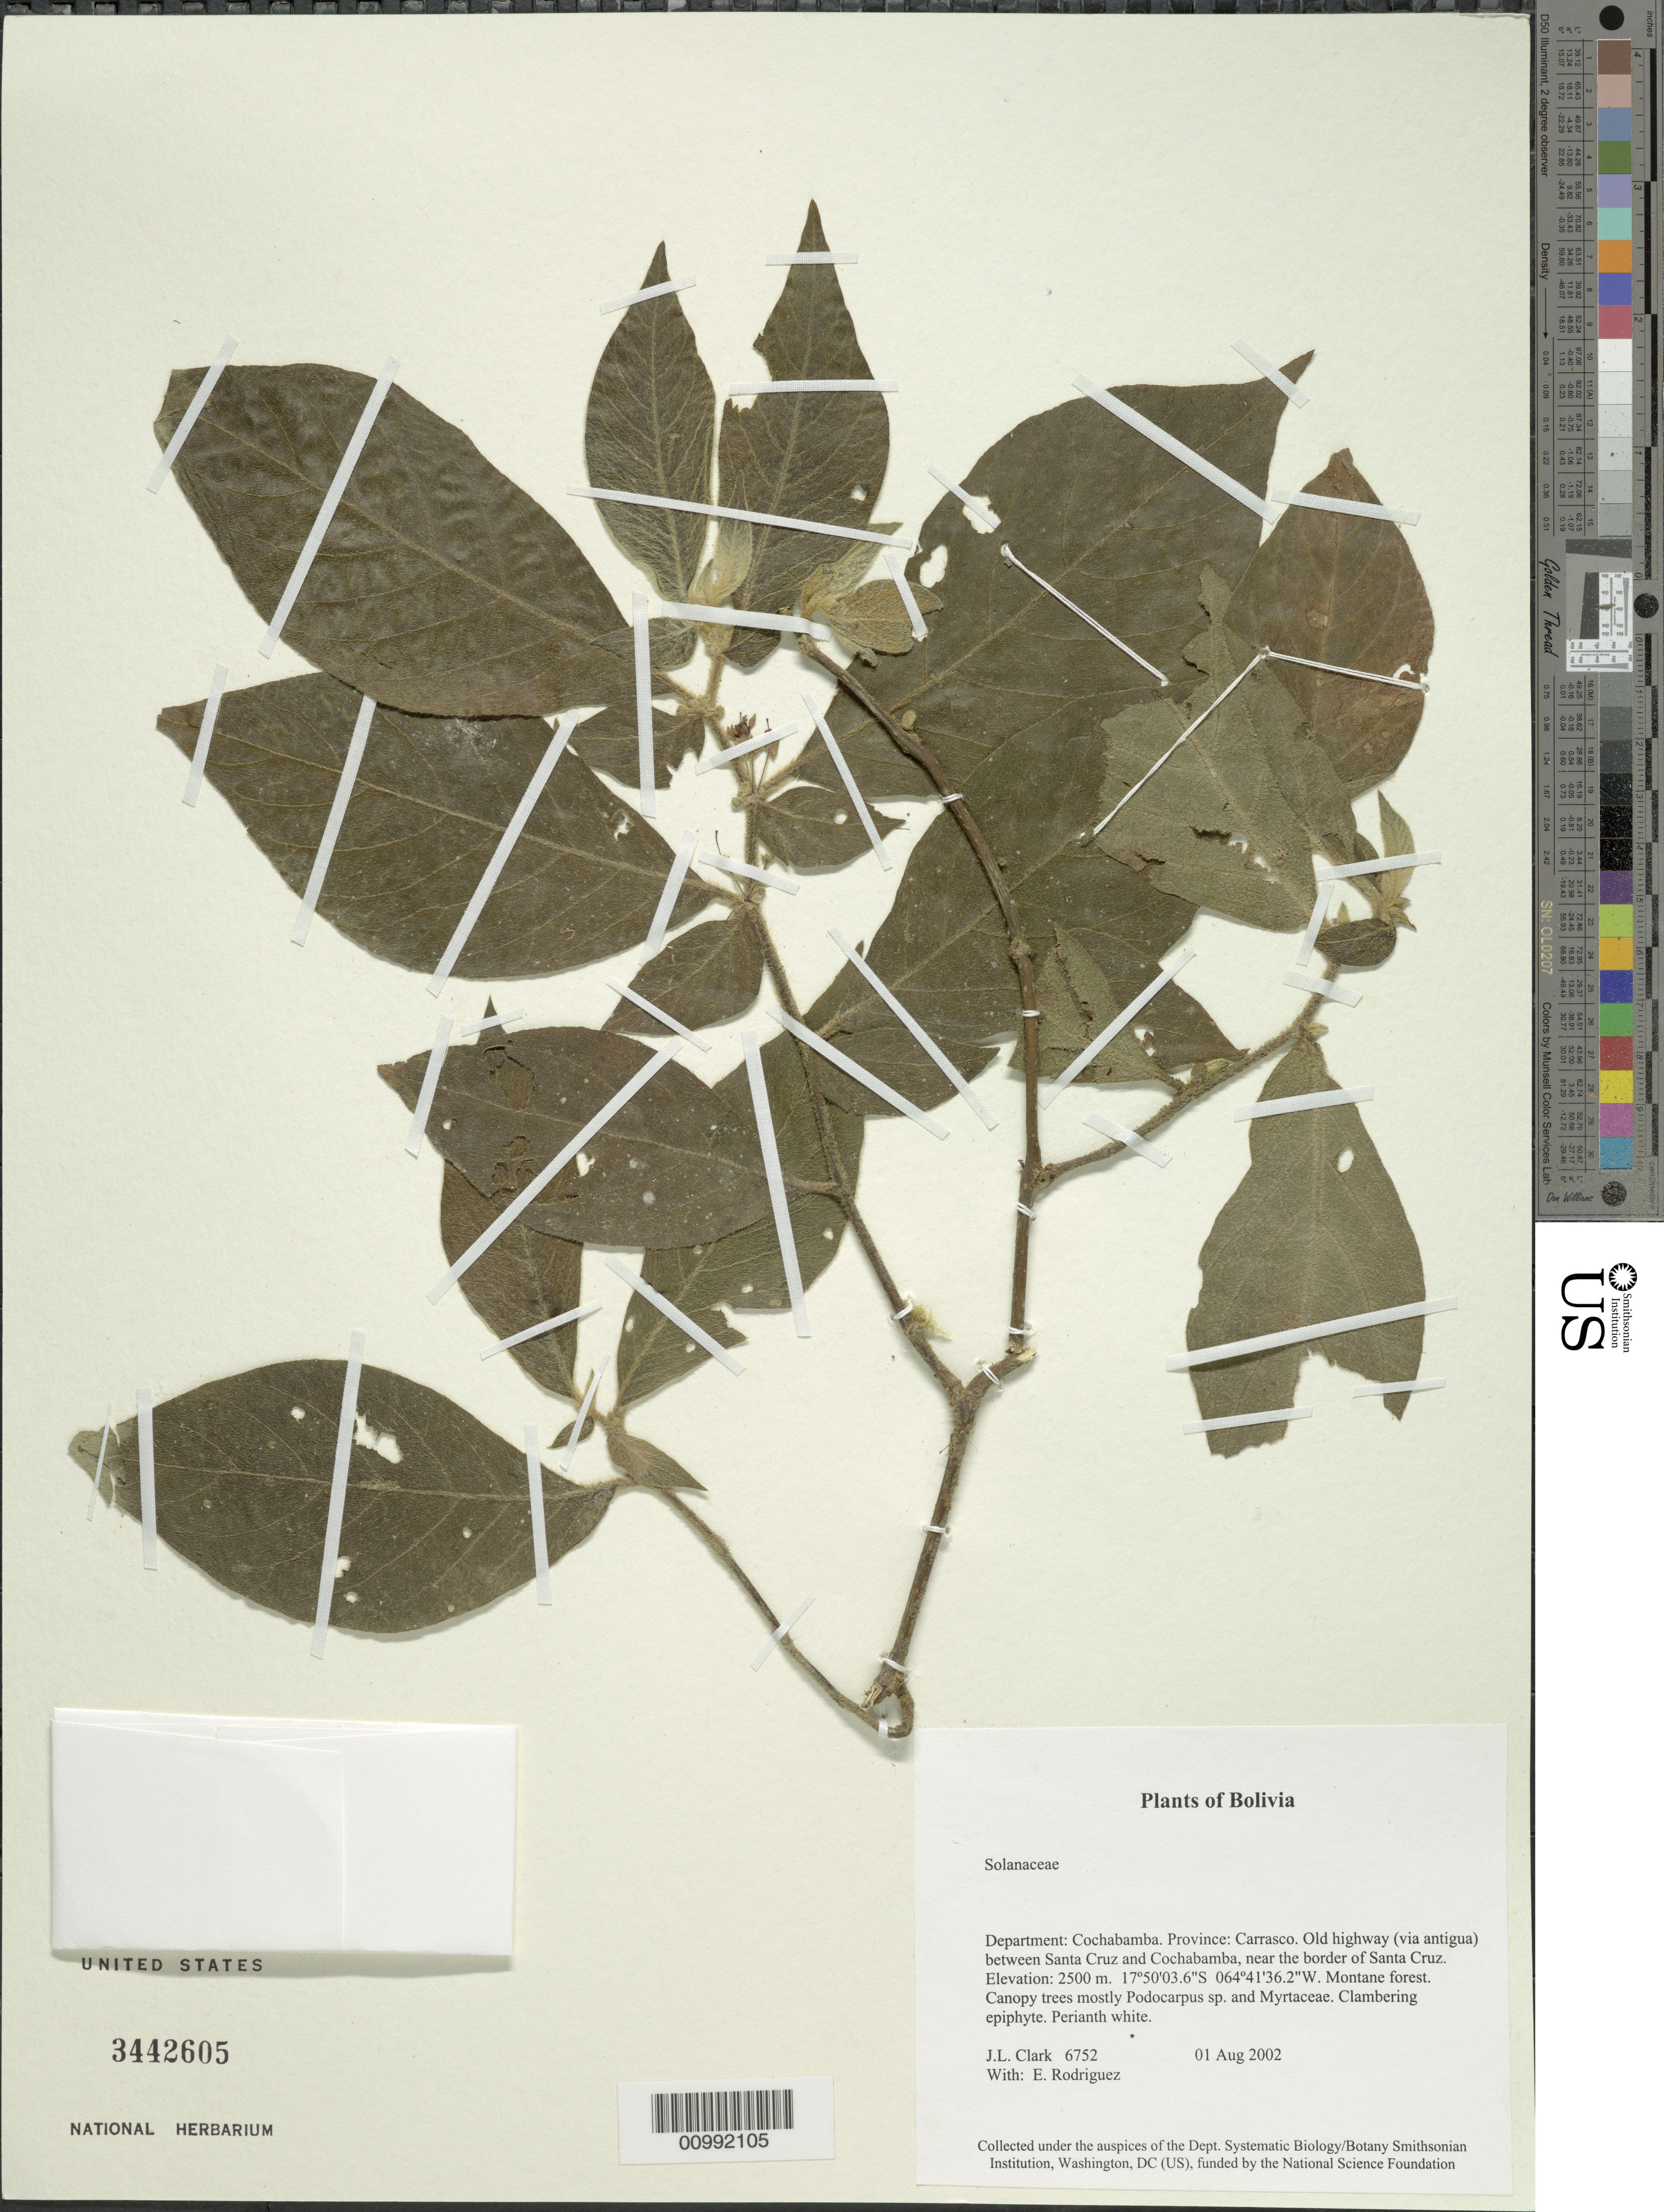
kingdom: Plantae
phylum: Tracheophyta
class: Magnoliopsida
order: Solanales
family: Solanaceae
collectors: J. L. Clark & E. Rodriguez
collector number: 06752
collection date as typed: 01 Aug 2002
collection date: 2002-08-01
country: Bolivia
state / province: Cochabamba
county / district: Carrasco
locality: Old highway (via antigua) between Santa Cruz and Cochabamba, near the border of Santa Cruz.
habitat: Montane forest. Canopy trees mostly Podocarpus sp. and Myrtaceae.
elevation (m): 2500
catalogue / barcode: US 3442605